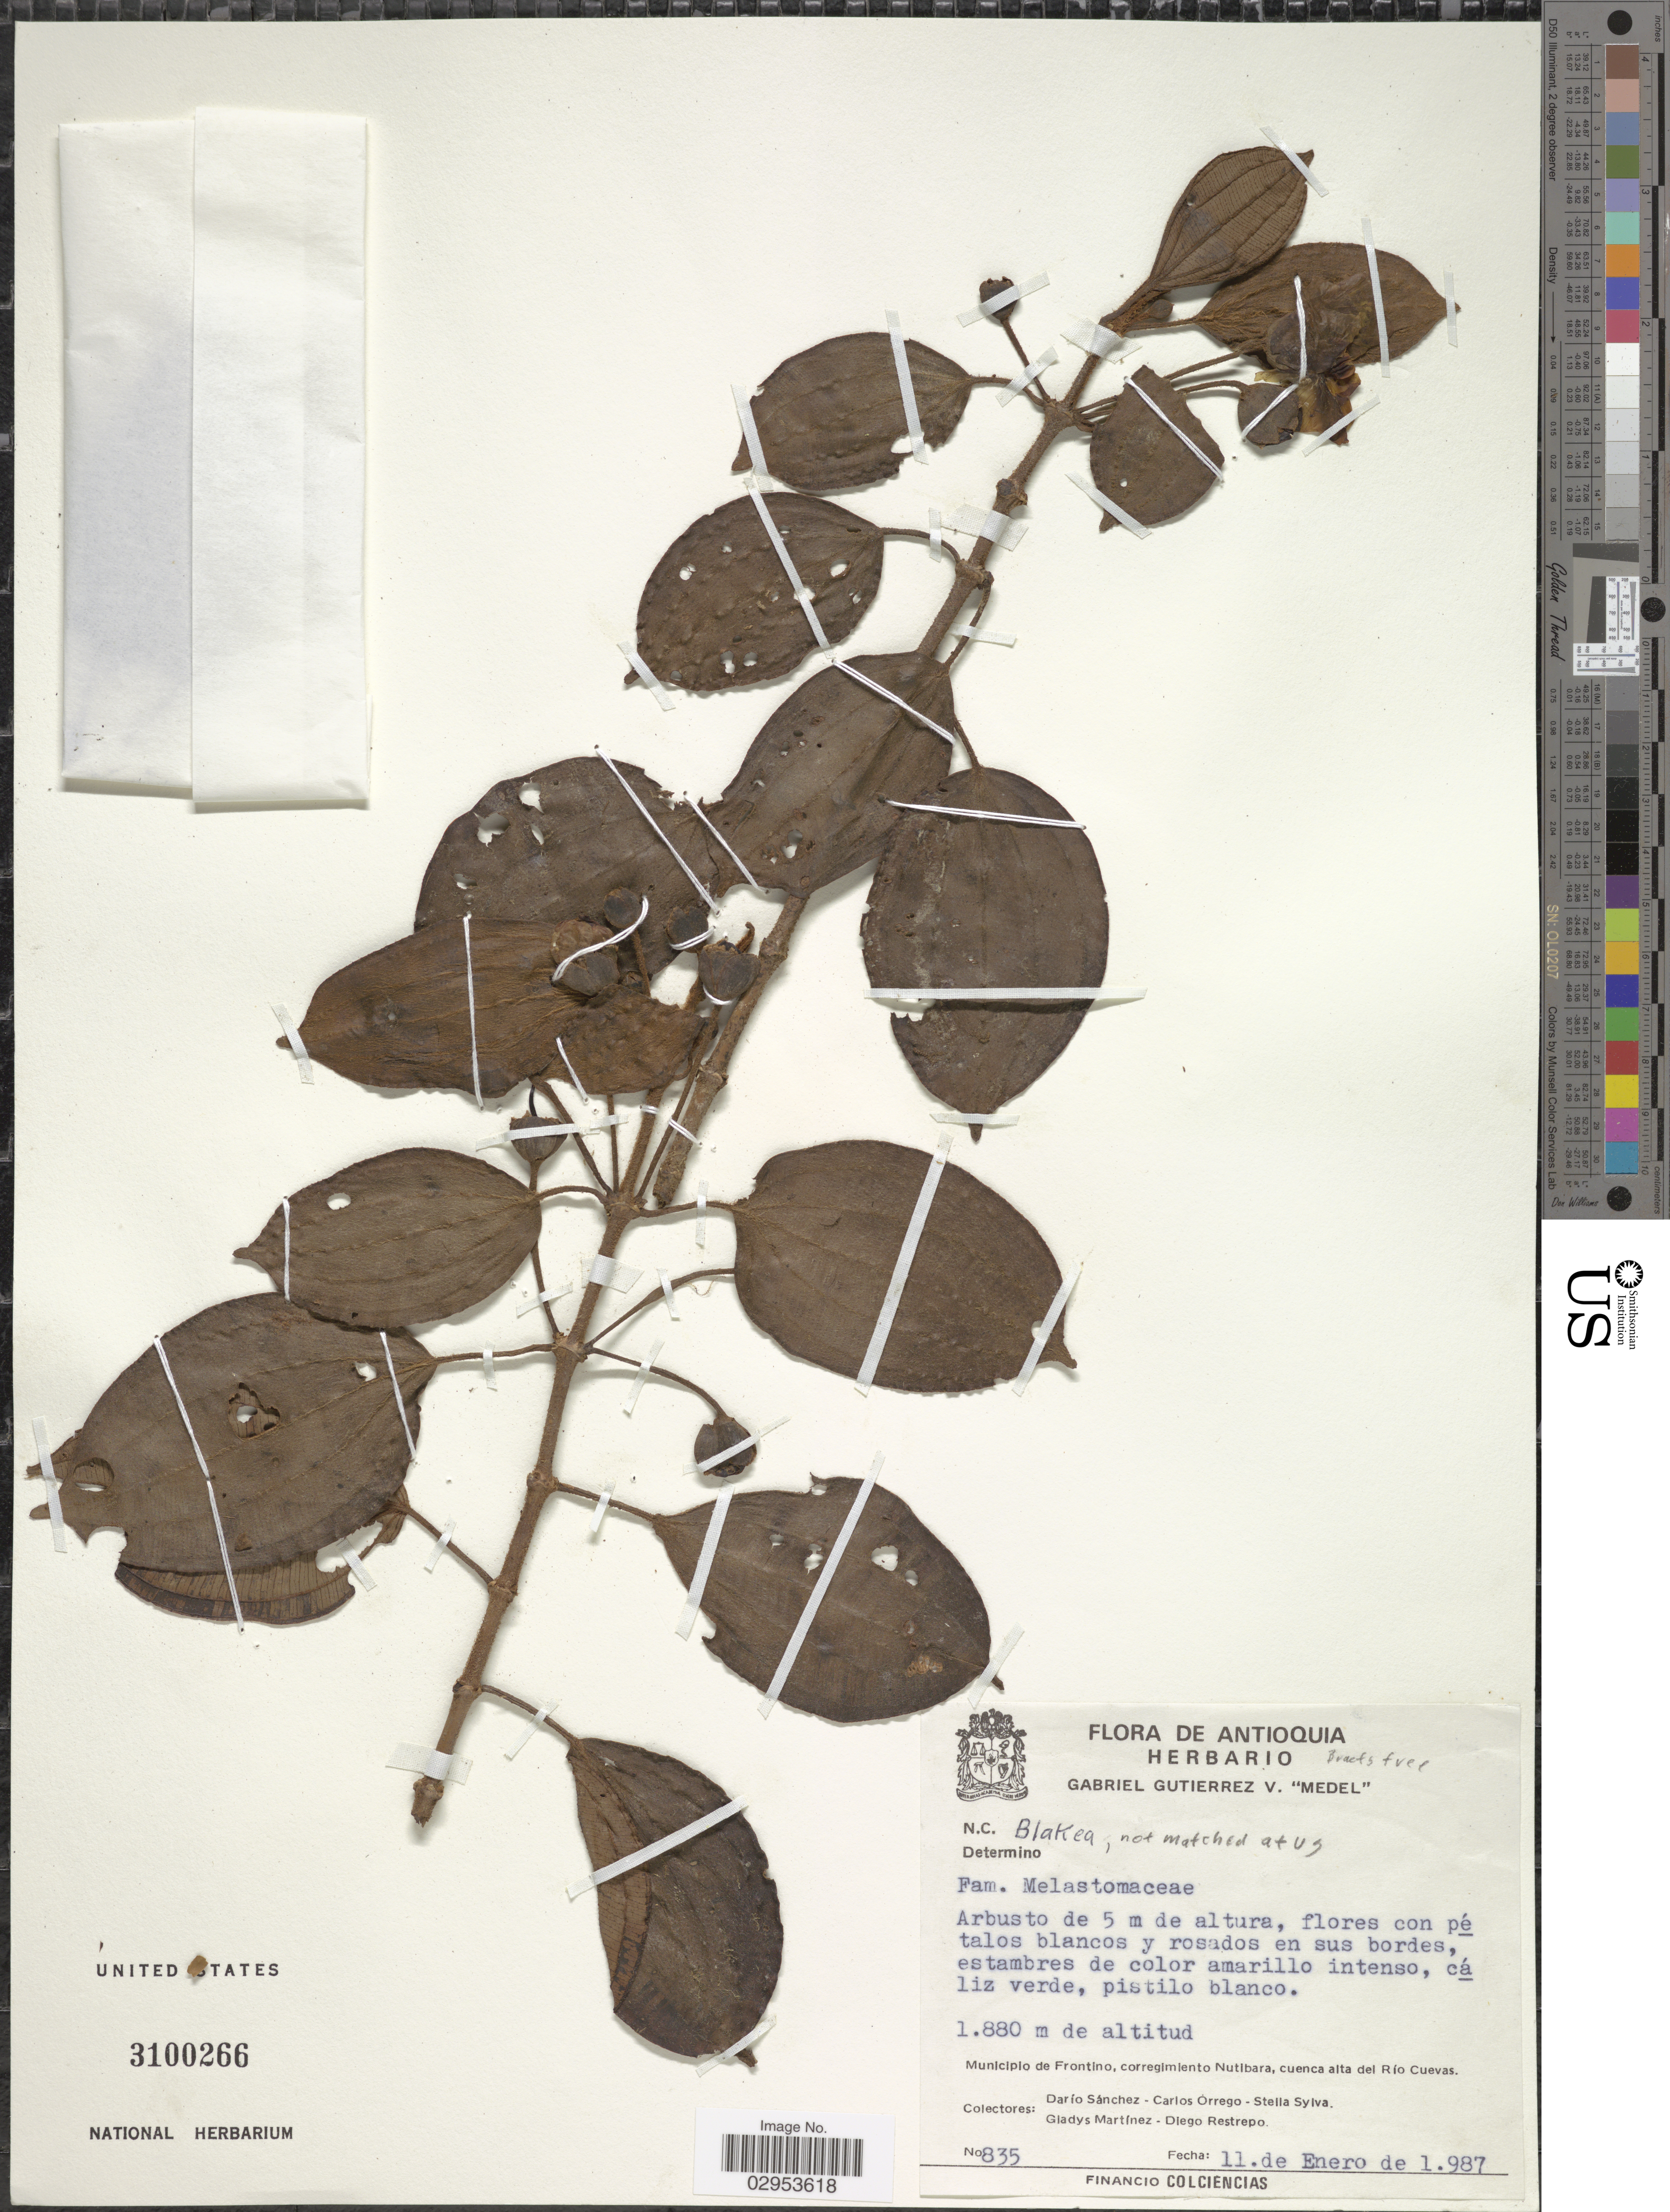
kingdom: Plantae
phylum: Tracheophyta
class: Magnoliopsida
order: Myrtales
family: Melastomataceae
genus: Blakea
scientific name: Blakea sp.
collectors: D. Sánchez, C. Orrego, S. Sylva, G. Martínez & D. Restrepo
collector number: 835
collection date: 1987-01-11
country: Colombia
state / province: Antioquia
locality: Municipio de Frontino, corregimiento Nutibara, cuenca alta del Río Cuevas.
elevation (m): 1880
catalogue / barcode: US 3100266